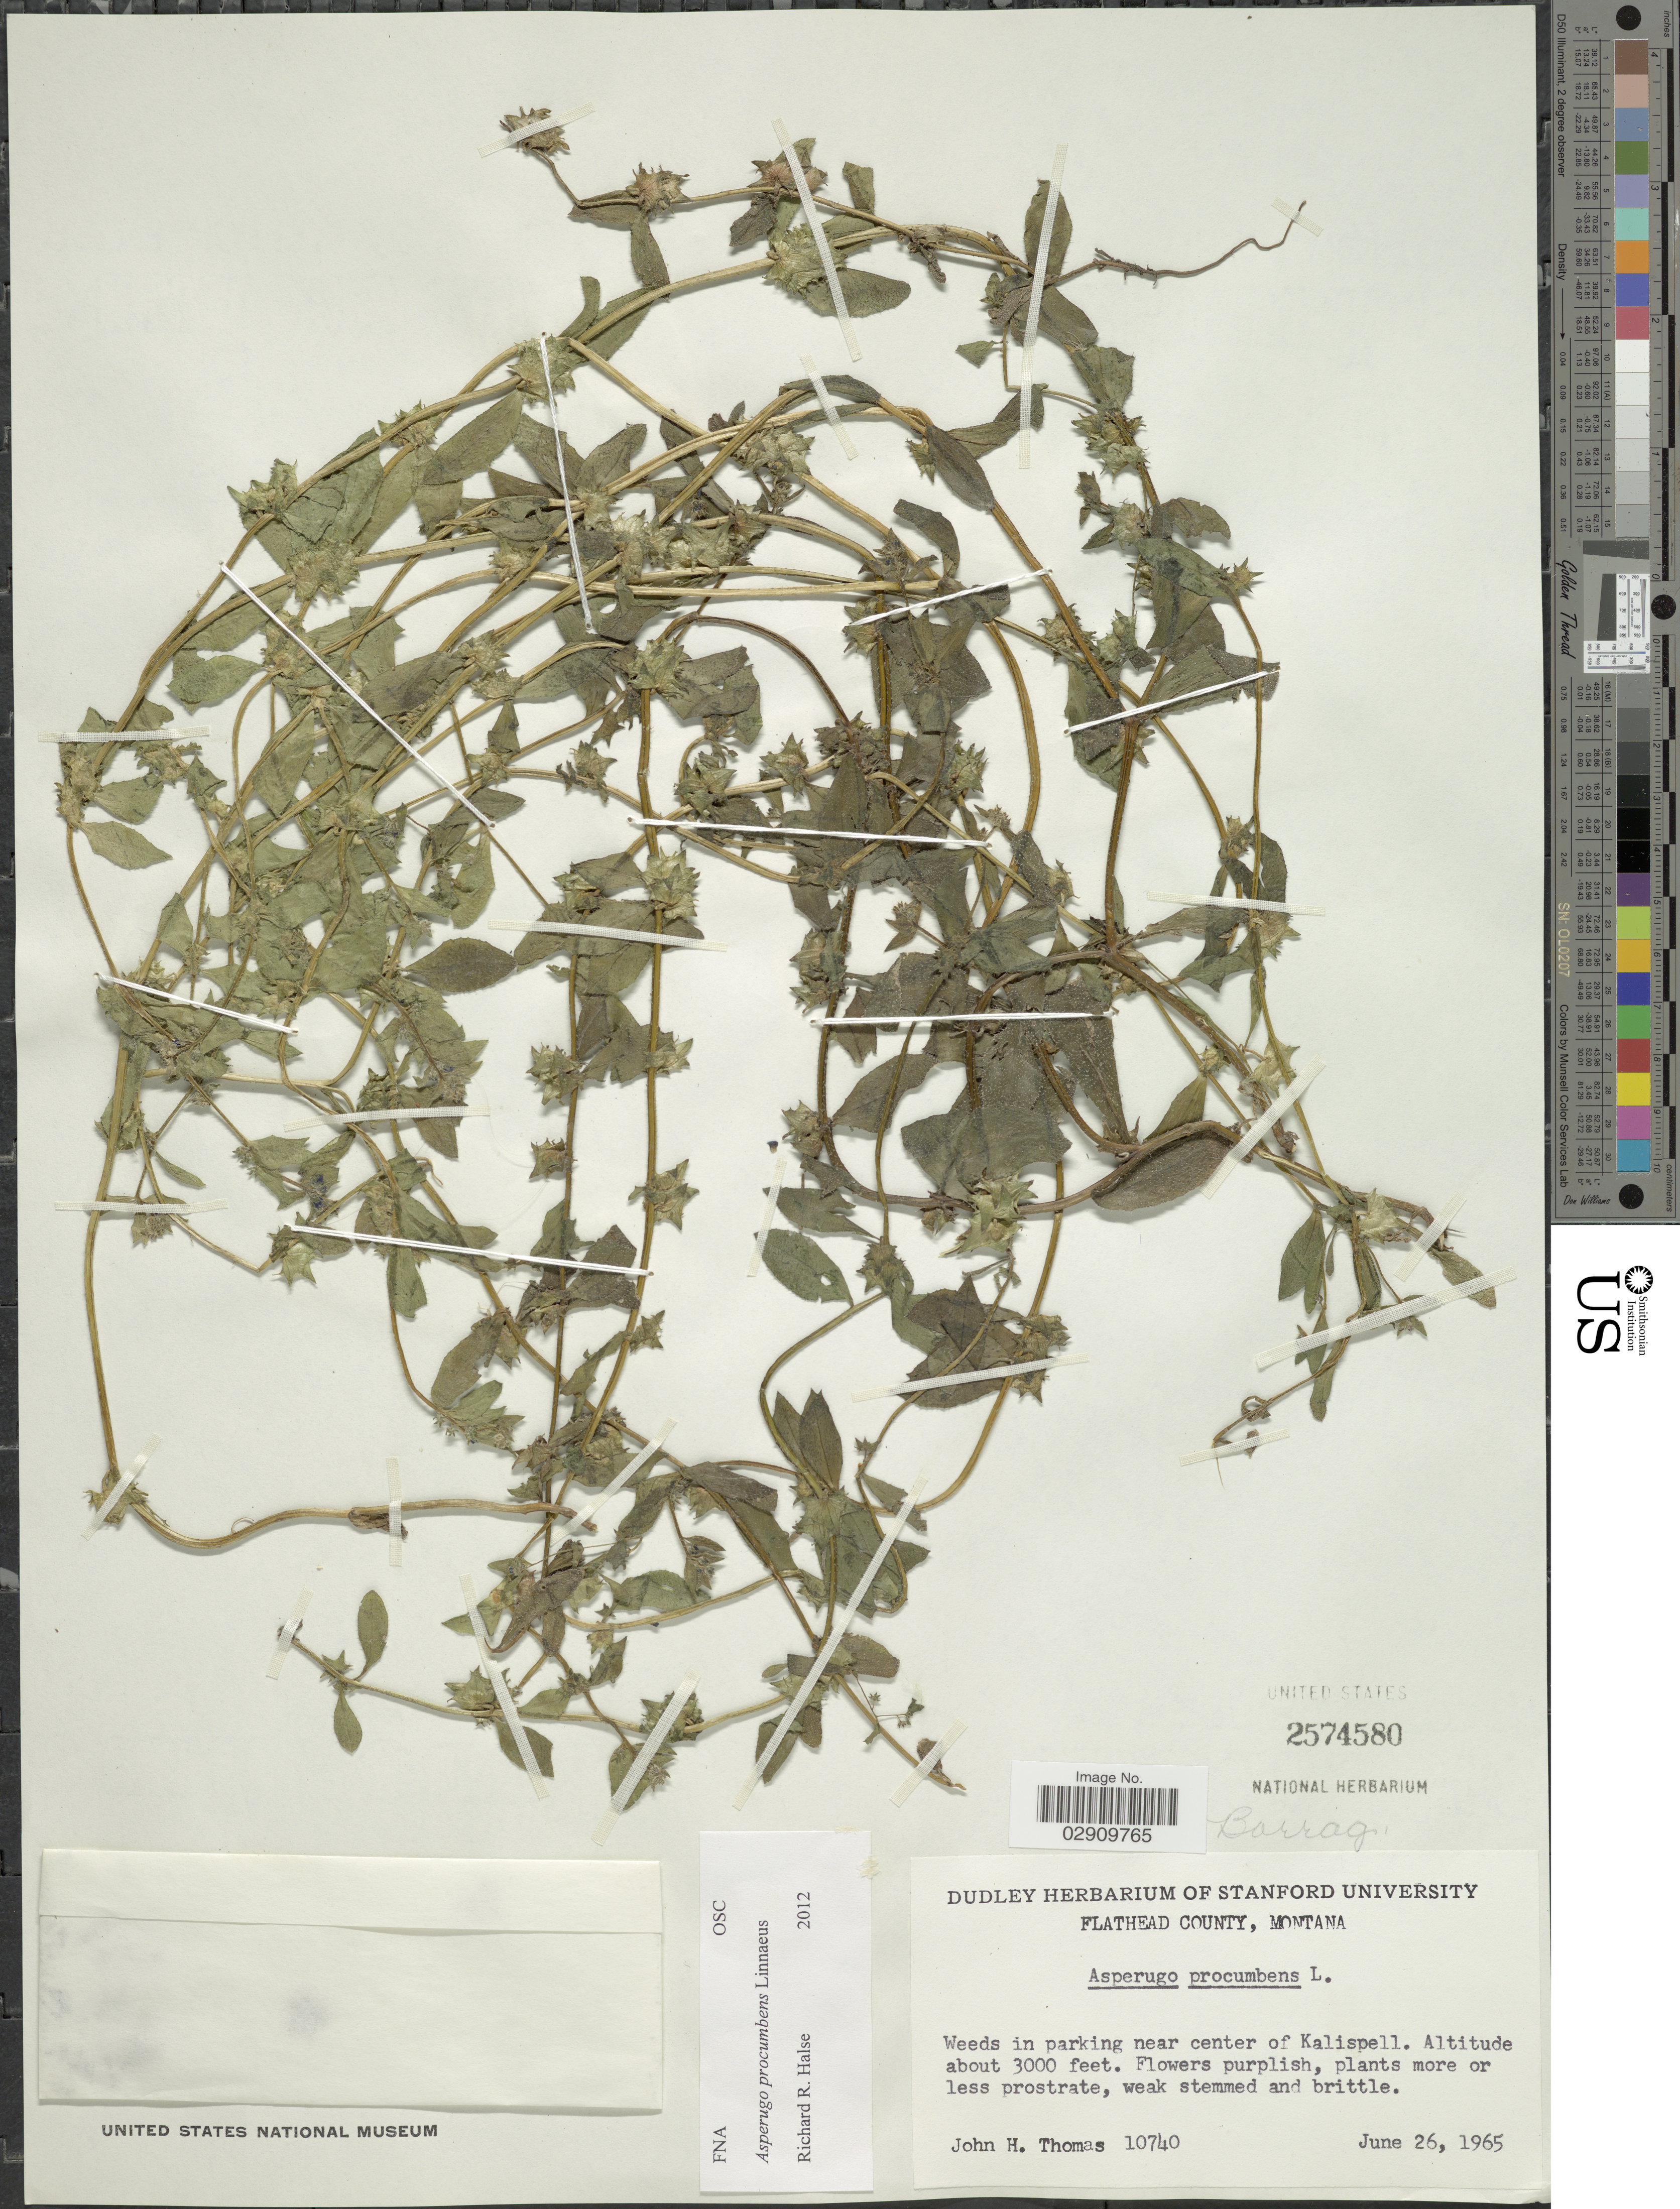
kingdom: Plantae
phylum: Tracheophyta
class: Magnoliopsida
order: Boraginales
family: Boraginaceae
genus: Asperugo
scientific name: Asperugo procumbens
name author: L.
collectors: J. H. Thomas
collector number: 10740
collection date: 1965-06-26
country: United States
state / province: Montana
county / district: Flathead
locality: Weeds in parking near center of Kalispell.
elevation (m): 914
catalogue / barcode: US 2574580